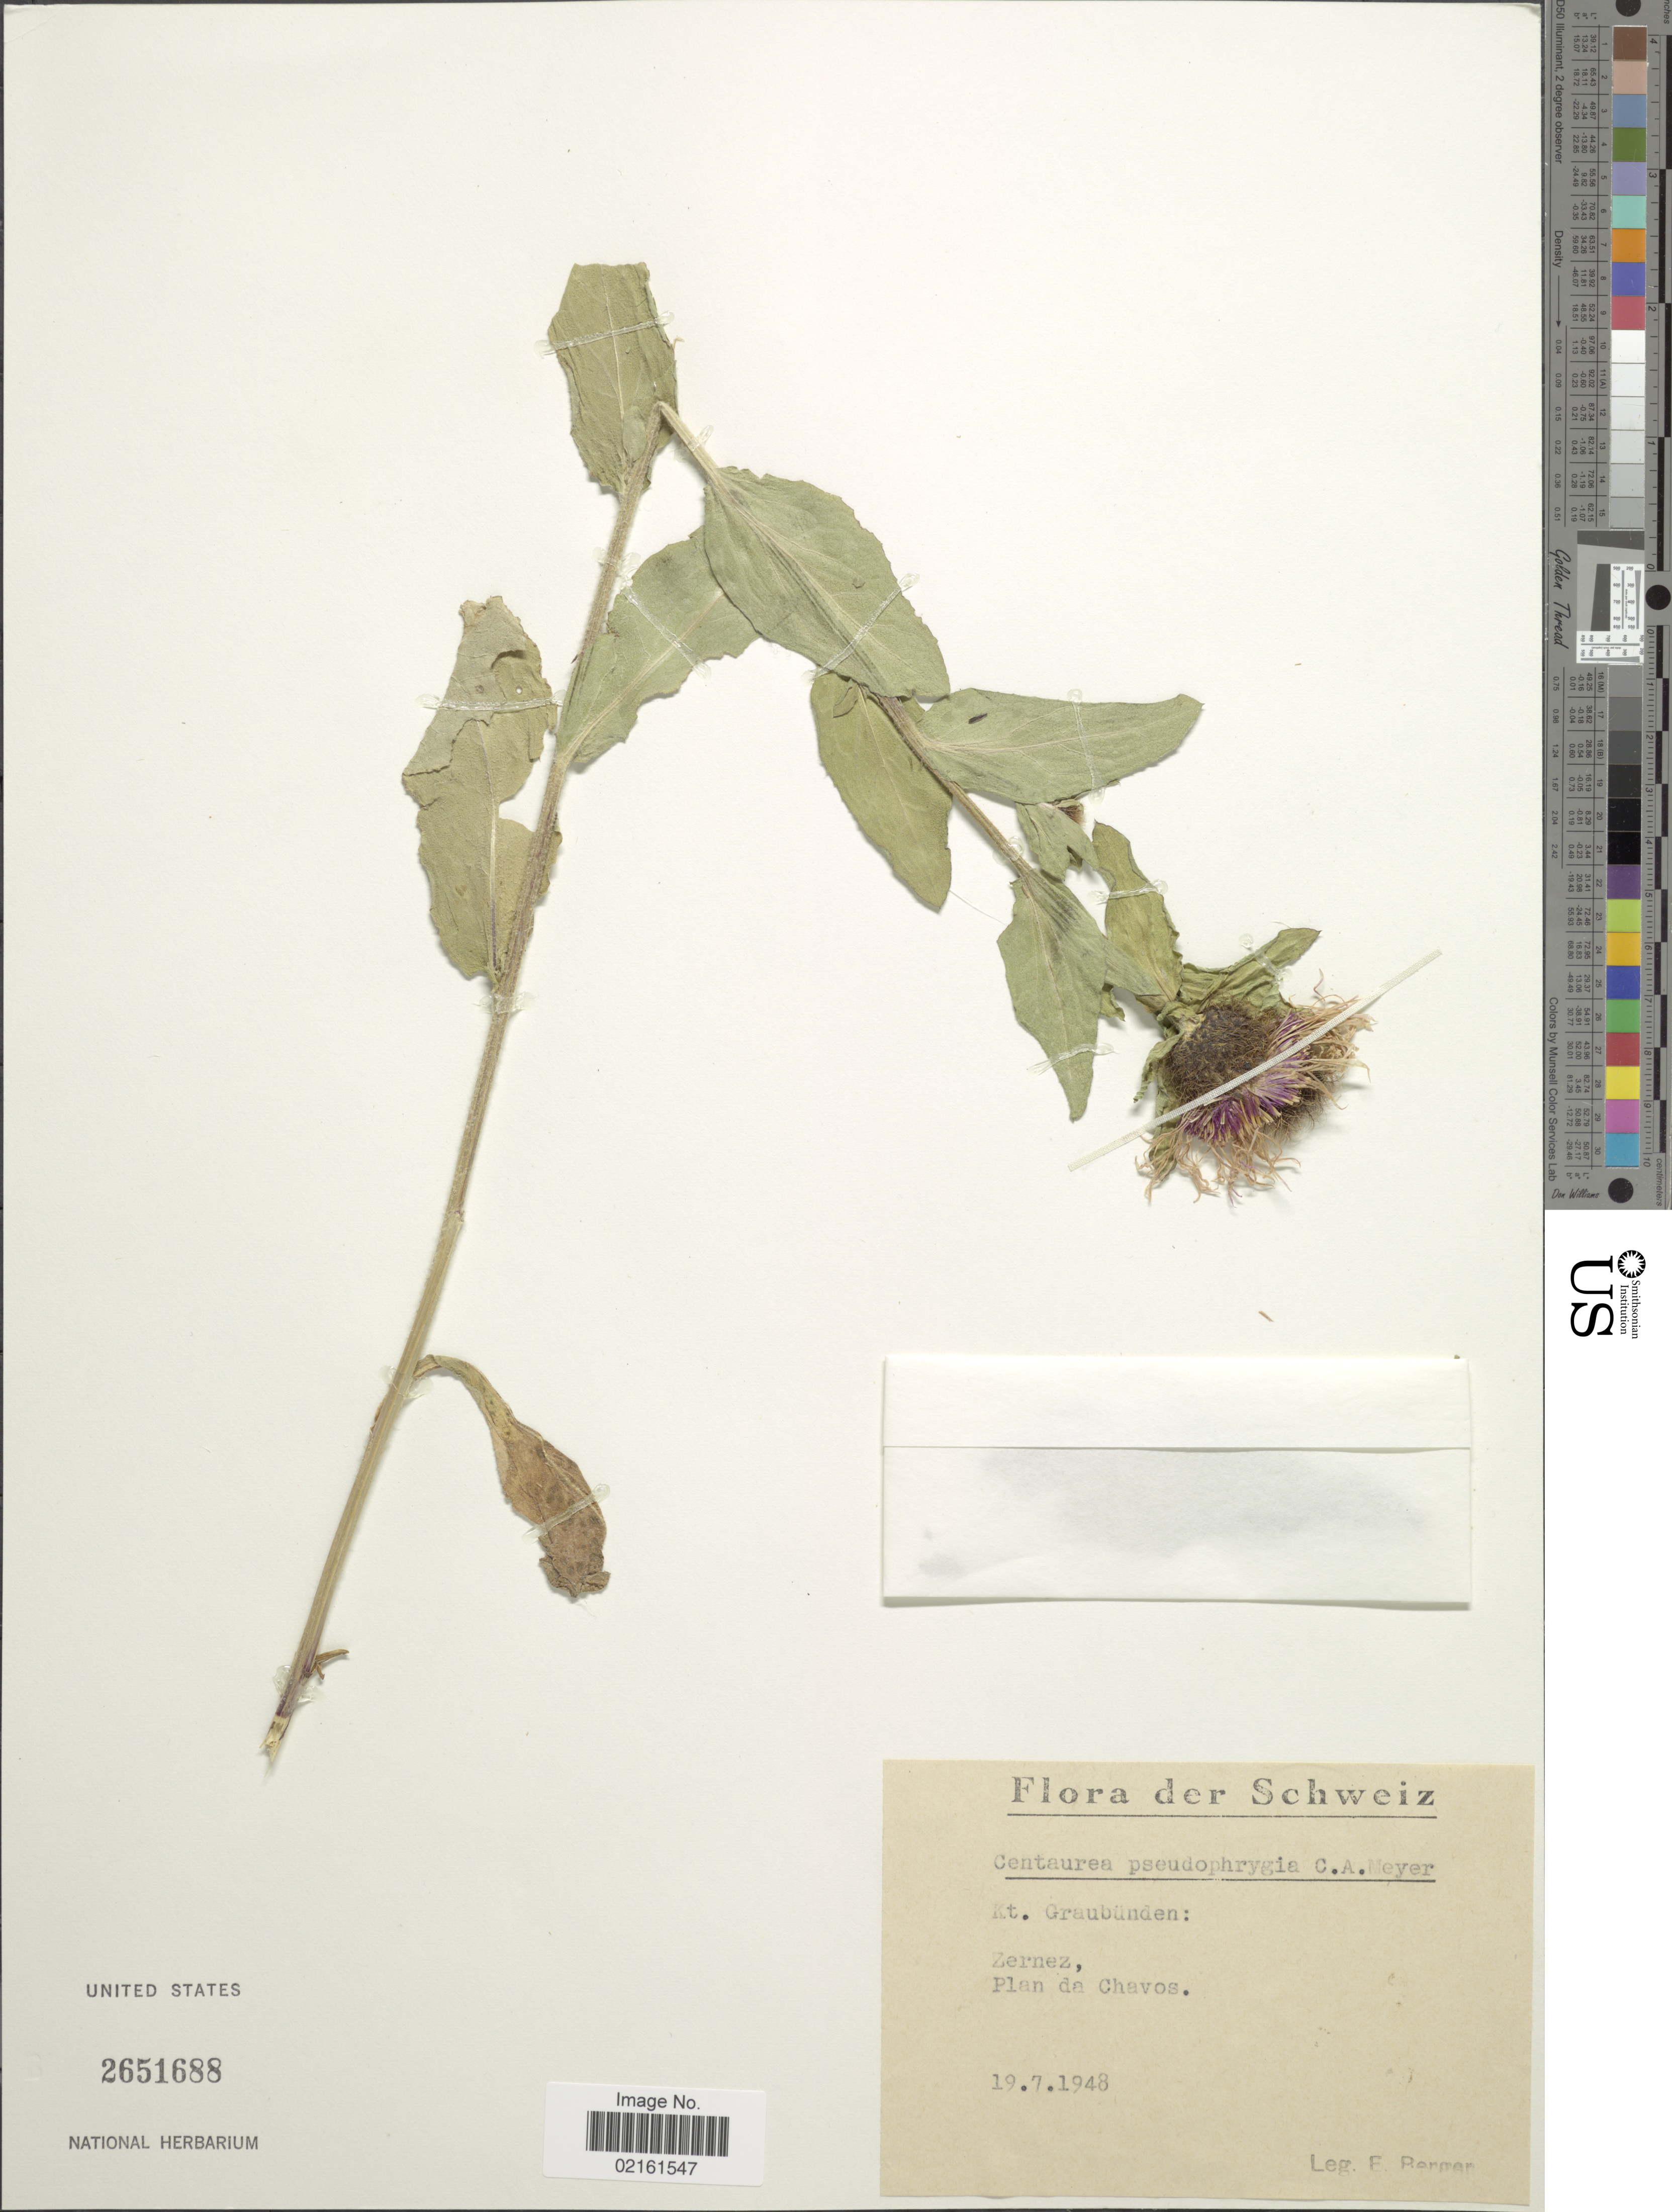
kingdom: Plantae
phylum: Tracheophyta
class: Magnoliopsida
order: Asterales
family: Asteraceae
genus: Centaurea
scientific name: Centaurea phrygia subsp. pseudophrygia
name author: (C.A. Mey.) Gugler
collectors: E. Berger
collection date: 1948-07-19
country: Switzerland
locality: Schweiz, Zernez, Plan da Chavos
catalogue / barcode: US 2651688